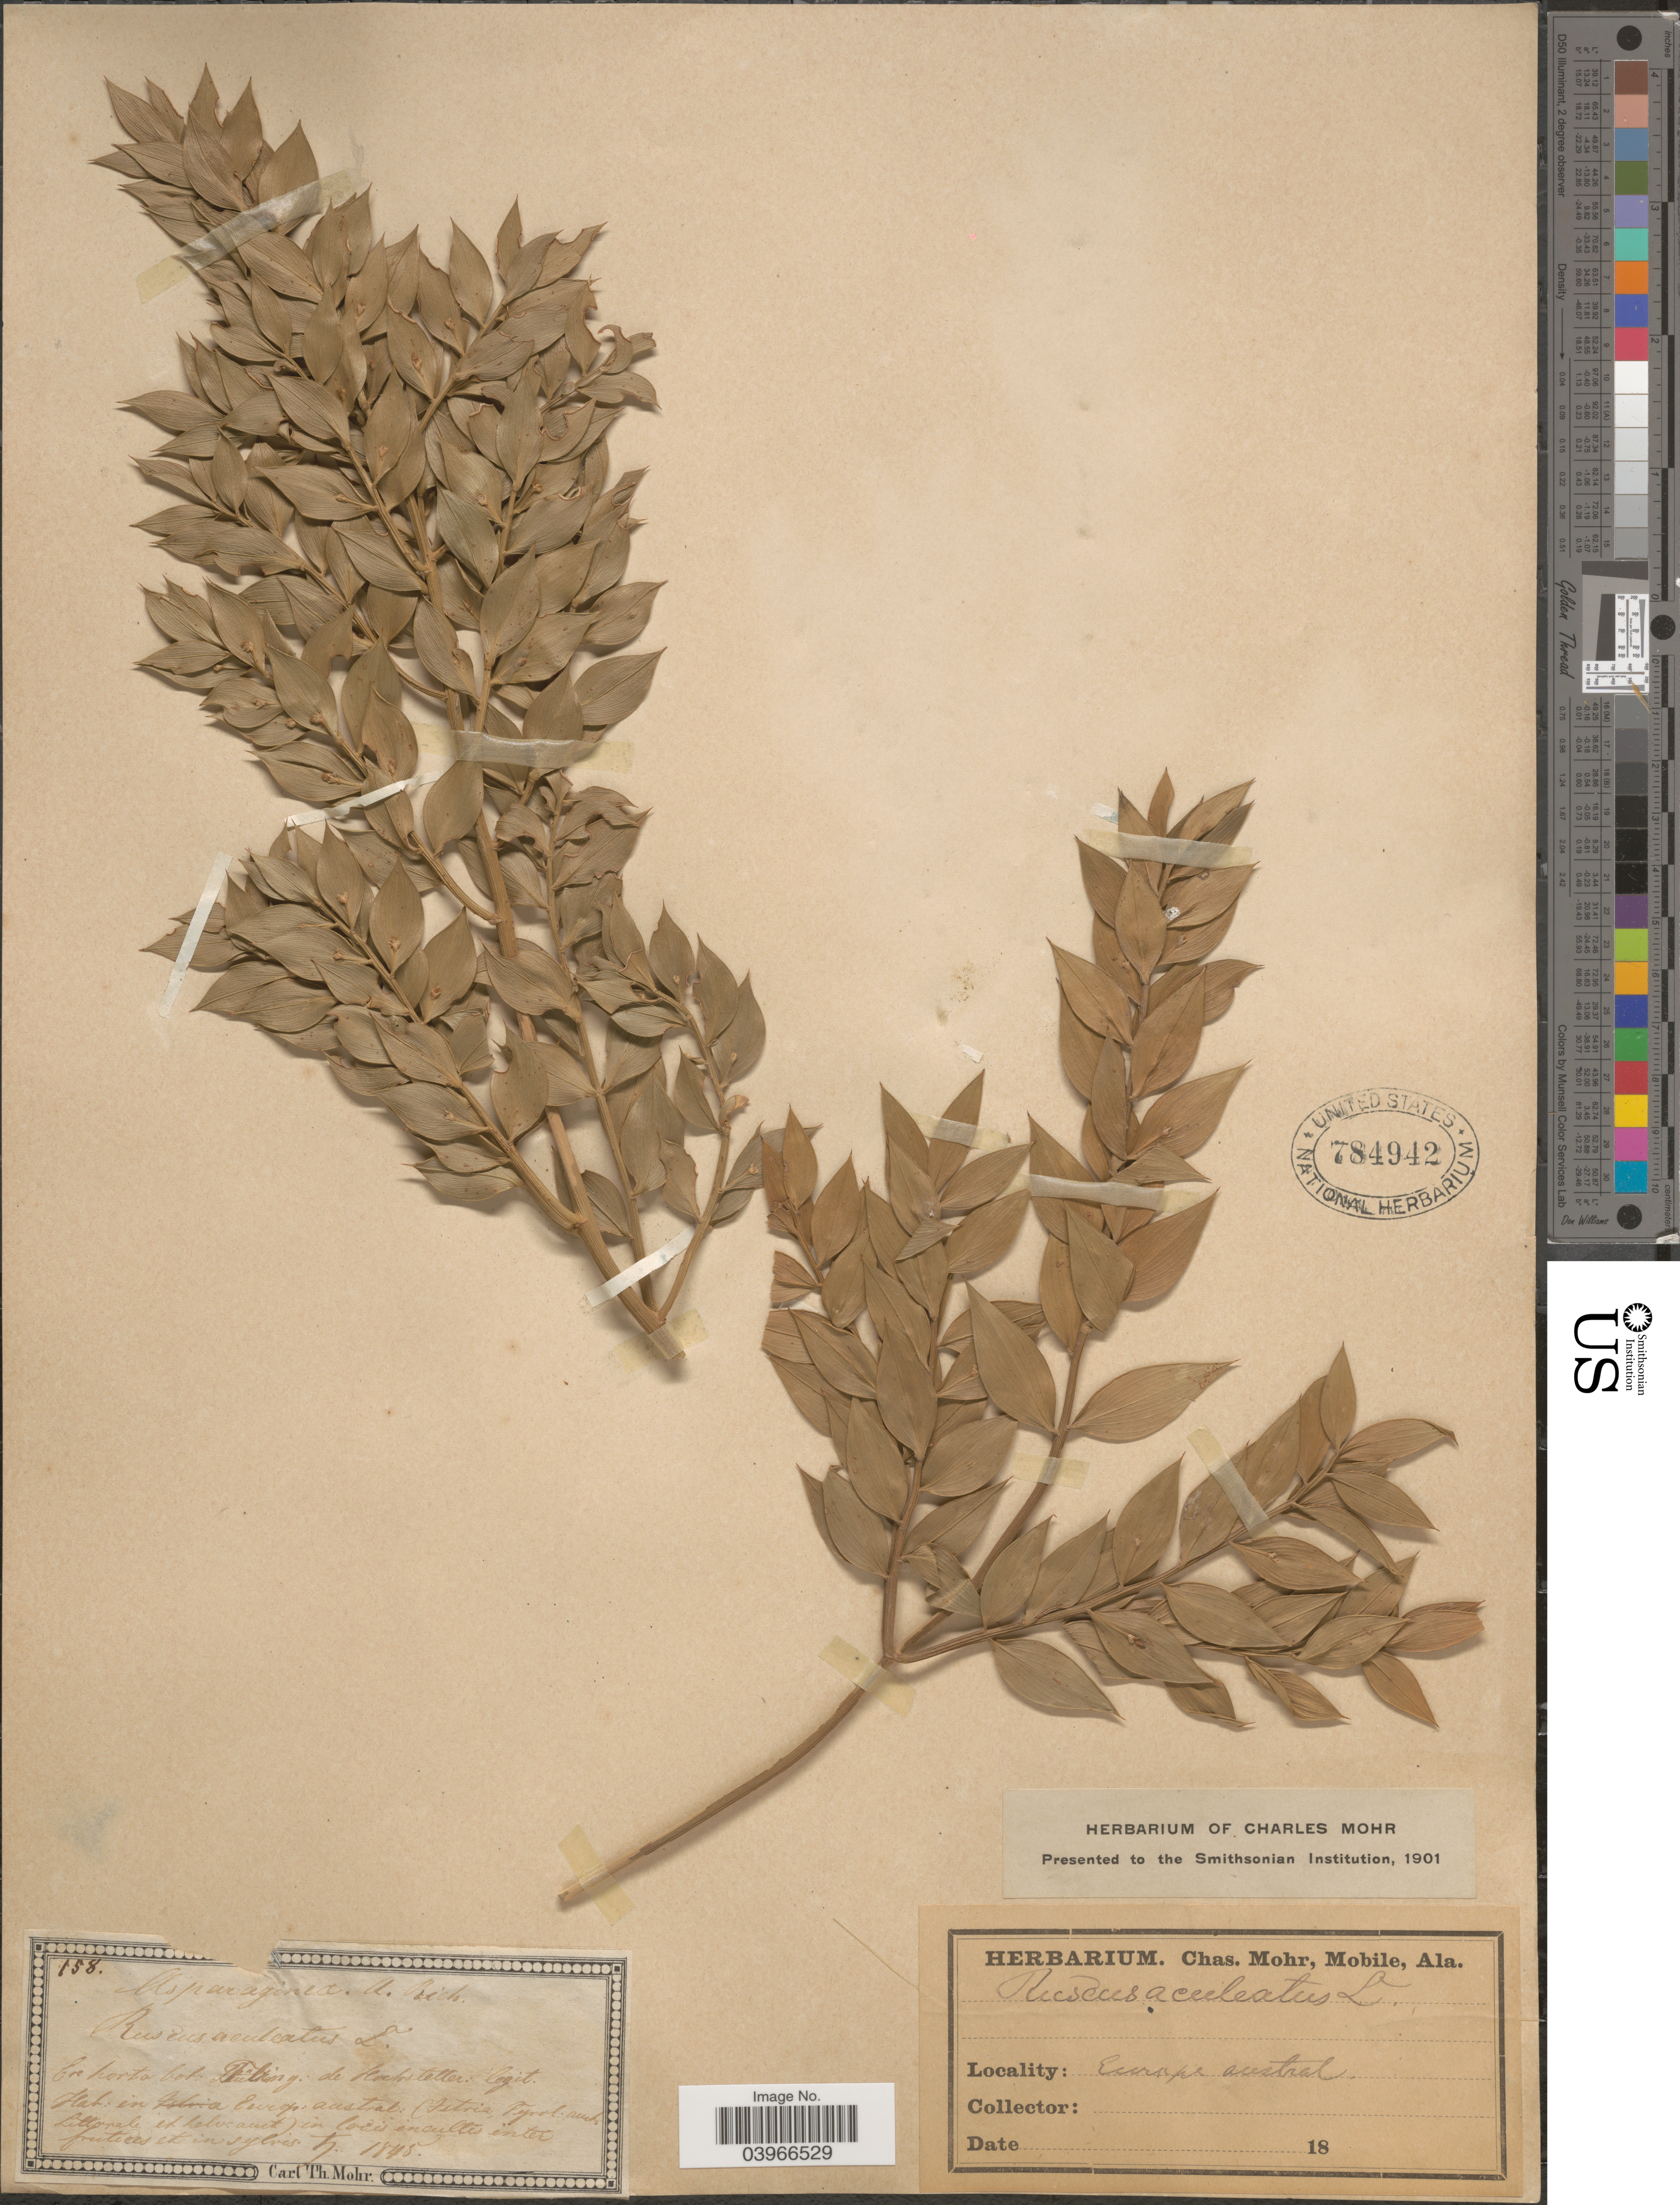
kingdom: Plantae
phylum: Tracheophyta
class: Liliopsida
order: Asparagales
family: Asparagaceae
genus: Ruscus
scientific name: Ruscus aculeatus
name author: L.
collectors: -. Hochstetter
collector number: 158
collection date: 1845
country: Austria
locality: Ex horto bot Dulking [interpreted] du Hochsteller. In Europ, austral. (Istria, Tyrol: auch littorale et helv. aust) in locis incultis inter frutiees [interpreted] et in sylvis.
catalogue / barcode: US 784942